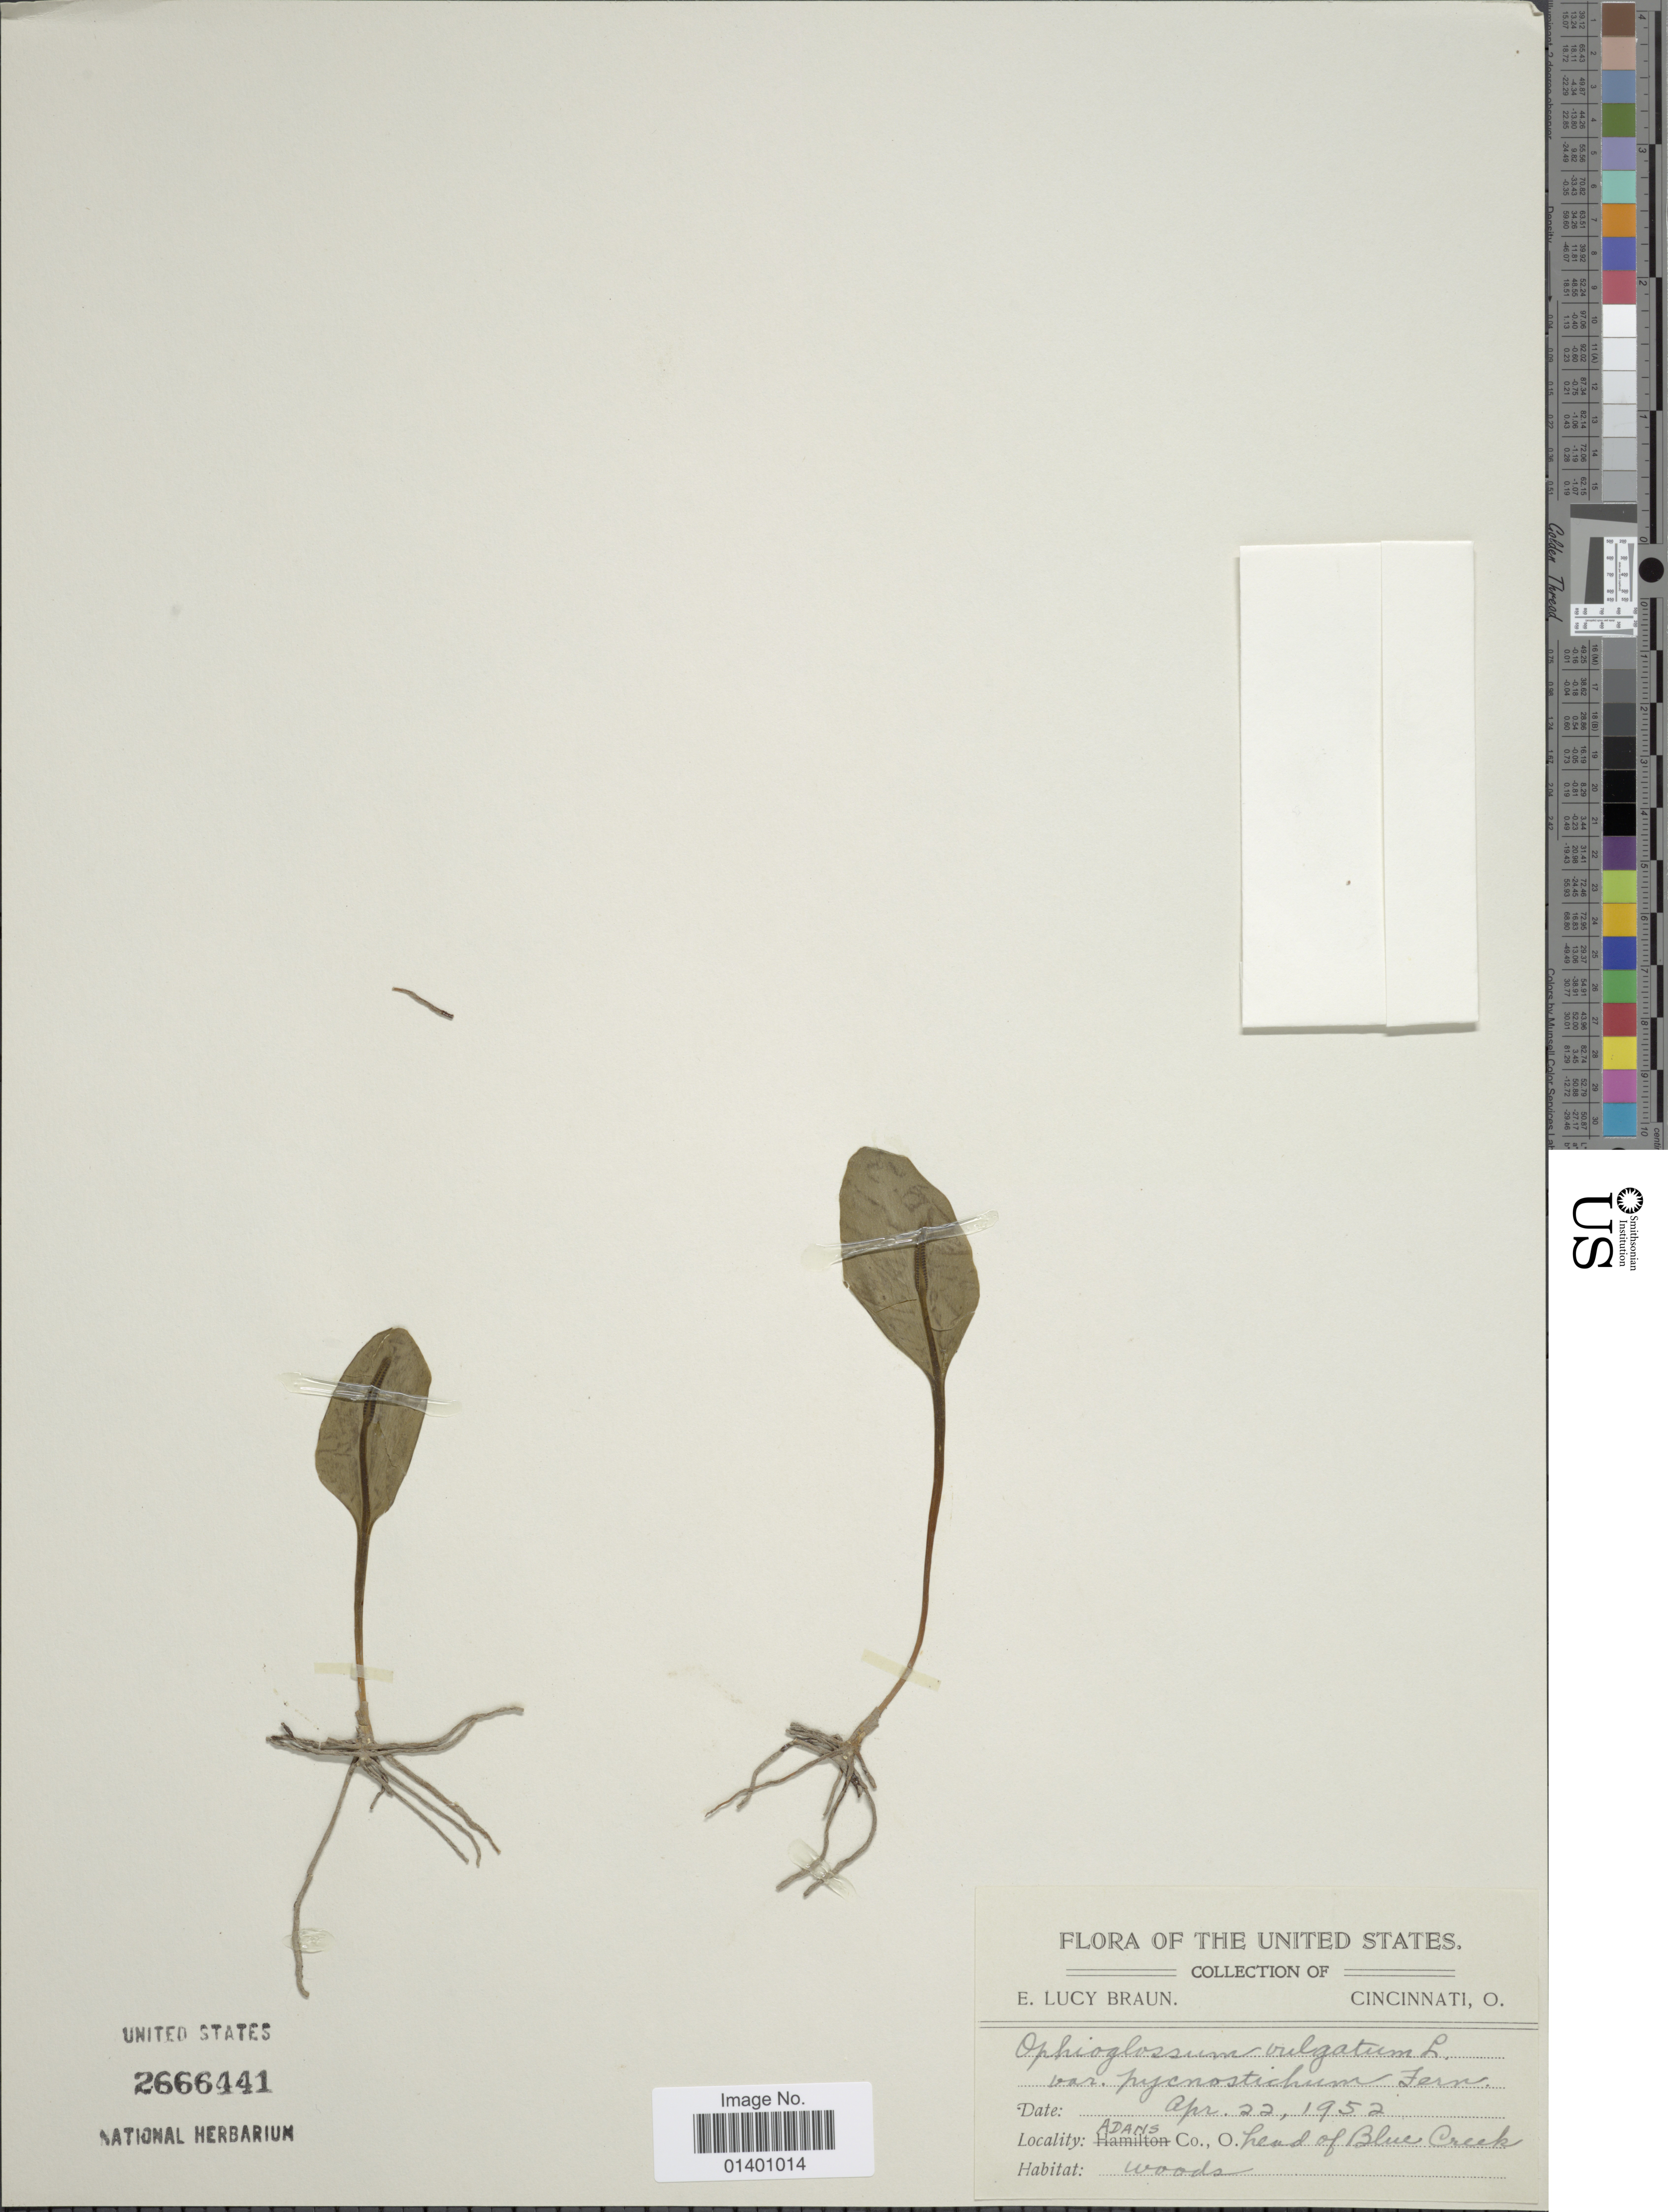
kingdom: Plantae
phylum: Tracheophyta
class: Polypodiopsida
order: Ophioglossales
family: Ophioglossaceae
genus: Ophioglossum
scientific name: Ophioglossum vulgatum var. pycnostichum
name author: Fernald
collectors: E. L. Braun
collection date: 1952-04-22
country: United States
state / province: Ohio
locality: Adams Co., head of Blue Creek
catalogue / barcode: US 2666441